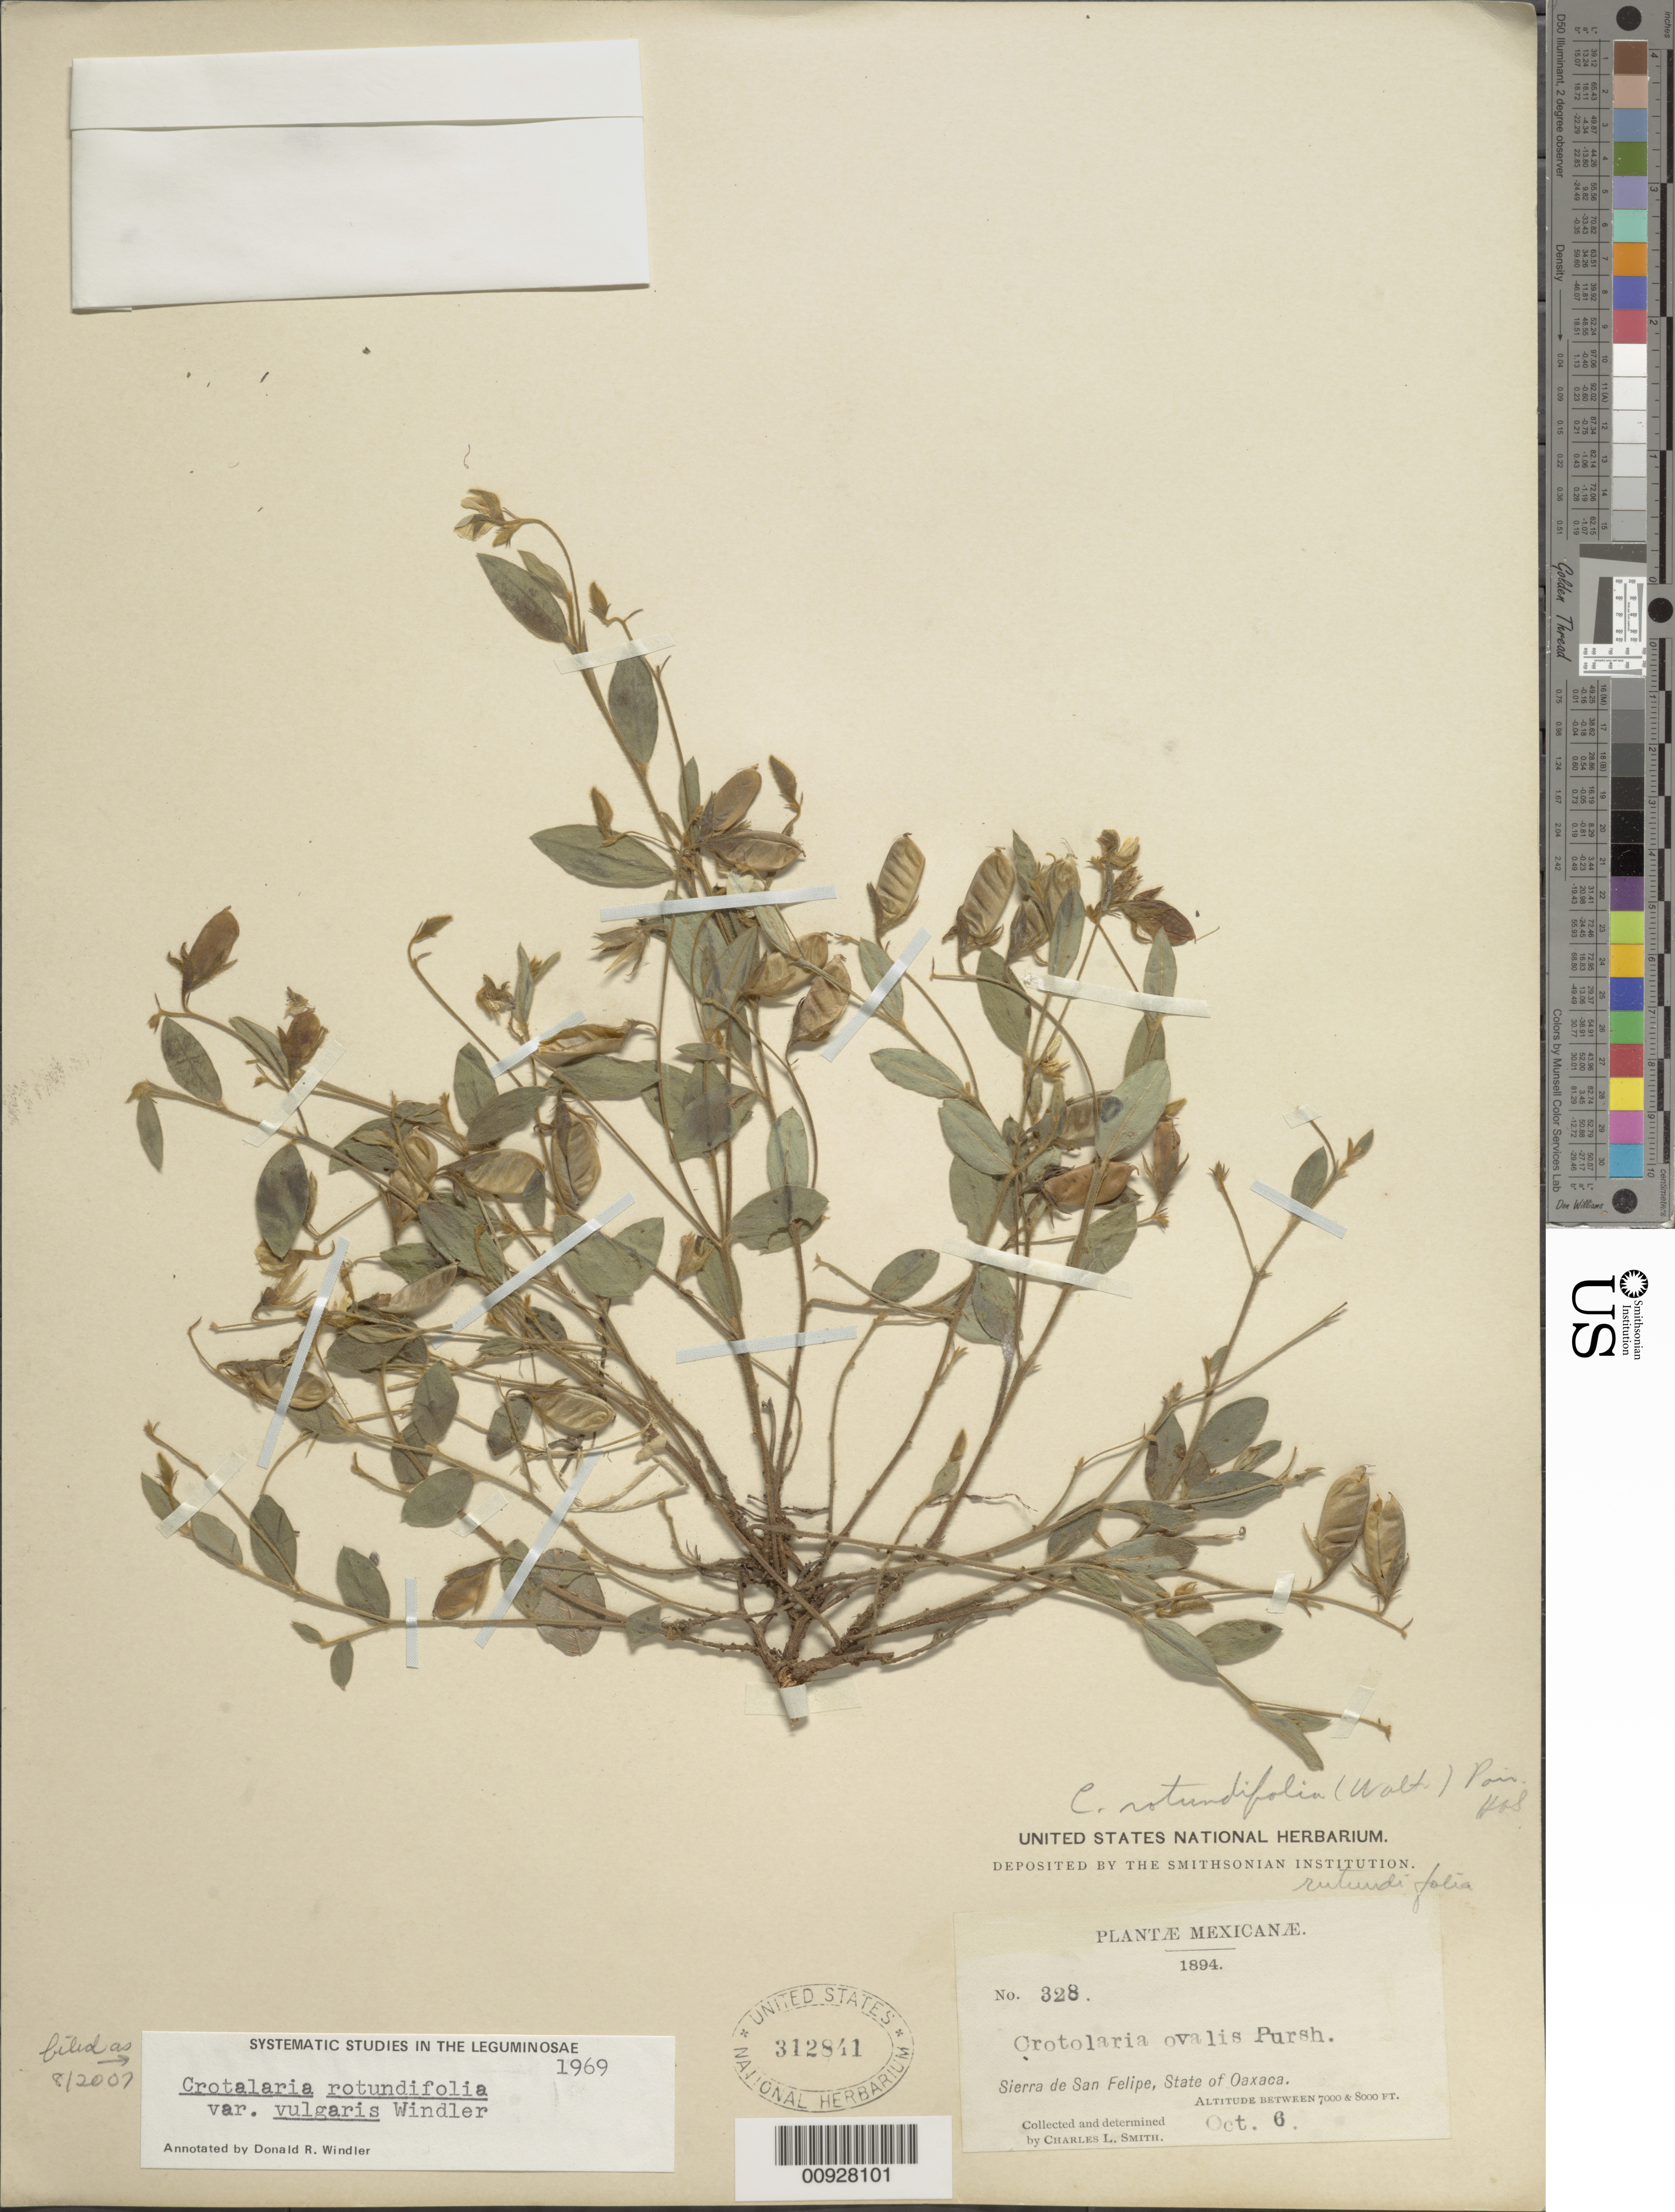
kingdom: Plantae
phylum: Tracheophyta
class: Magnoliopsida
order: Fabales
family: Fabaceae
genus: Crotalaria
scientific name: Crotalaria rotundifolia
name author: Walter ex J.F. Gmel.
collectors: C. L. Smith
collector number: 328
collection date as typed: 06 Oct 1894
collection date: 1894-10-06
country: Mexico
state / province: Oaxaca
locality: Sierra de San Felipe, State of Oaxaca.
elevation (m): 2134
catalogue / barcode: US 312841